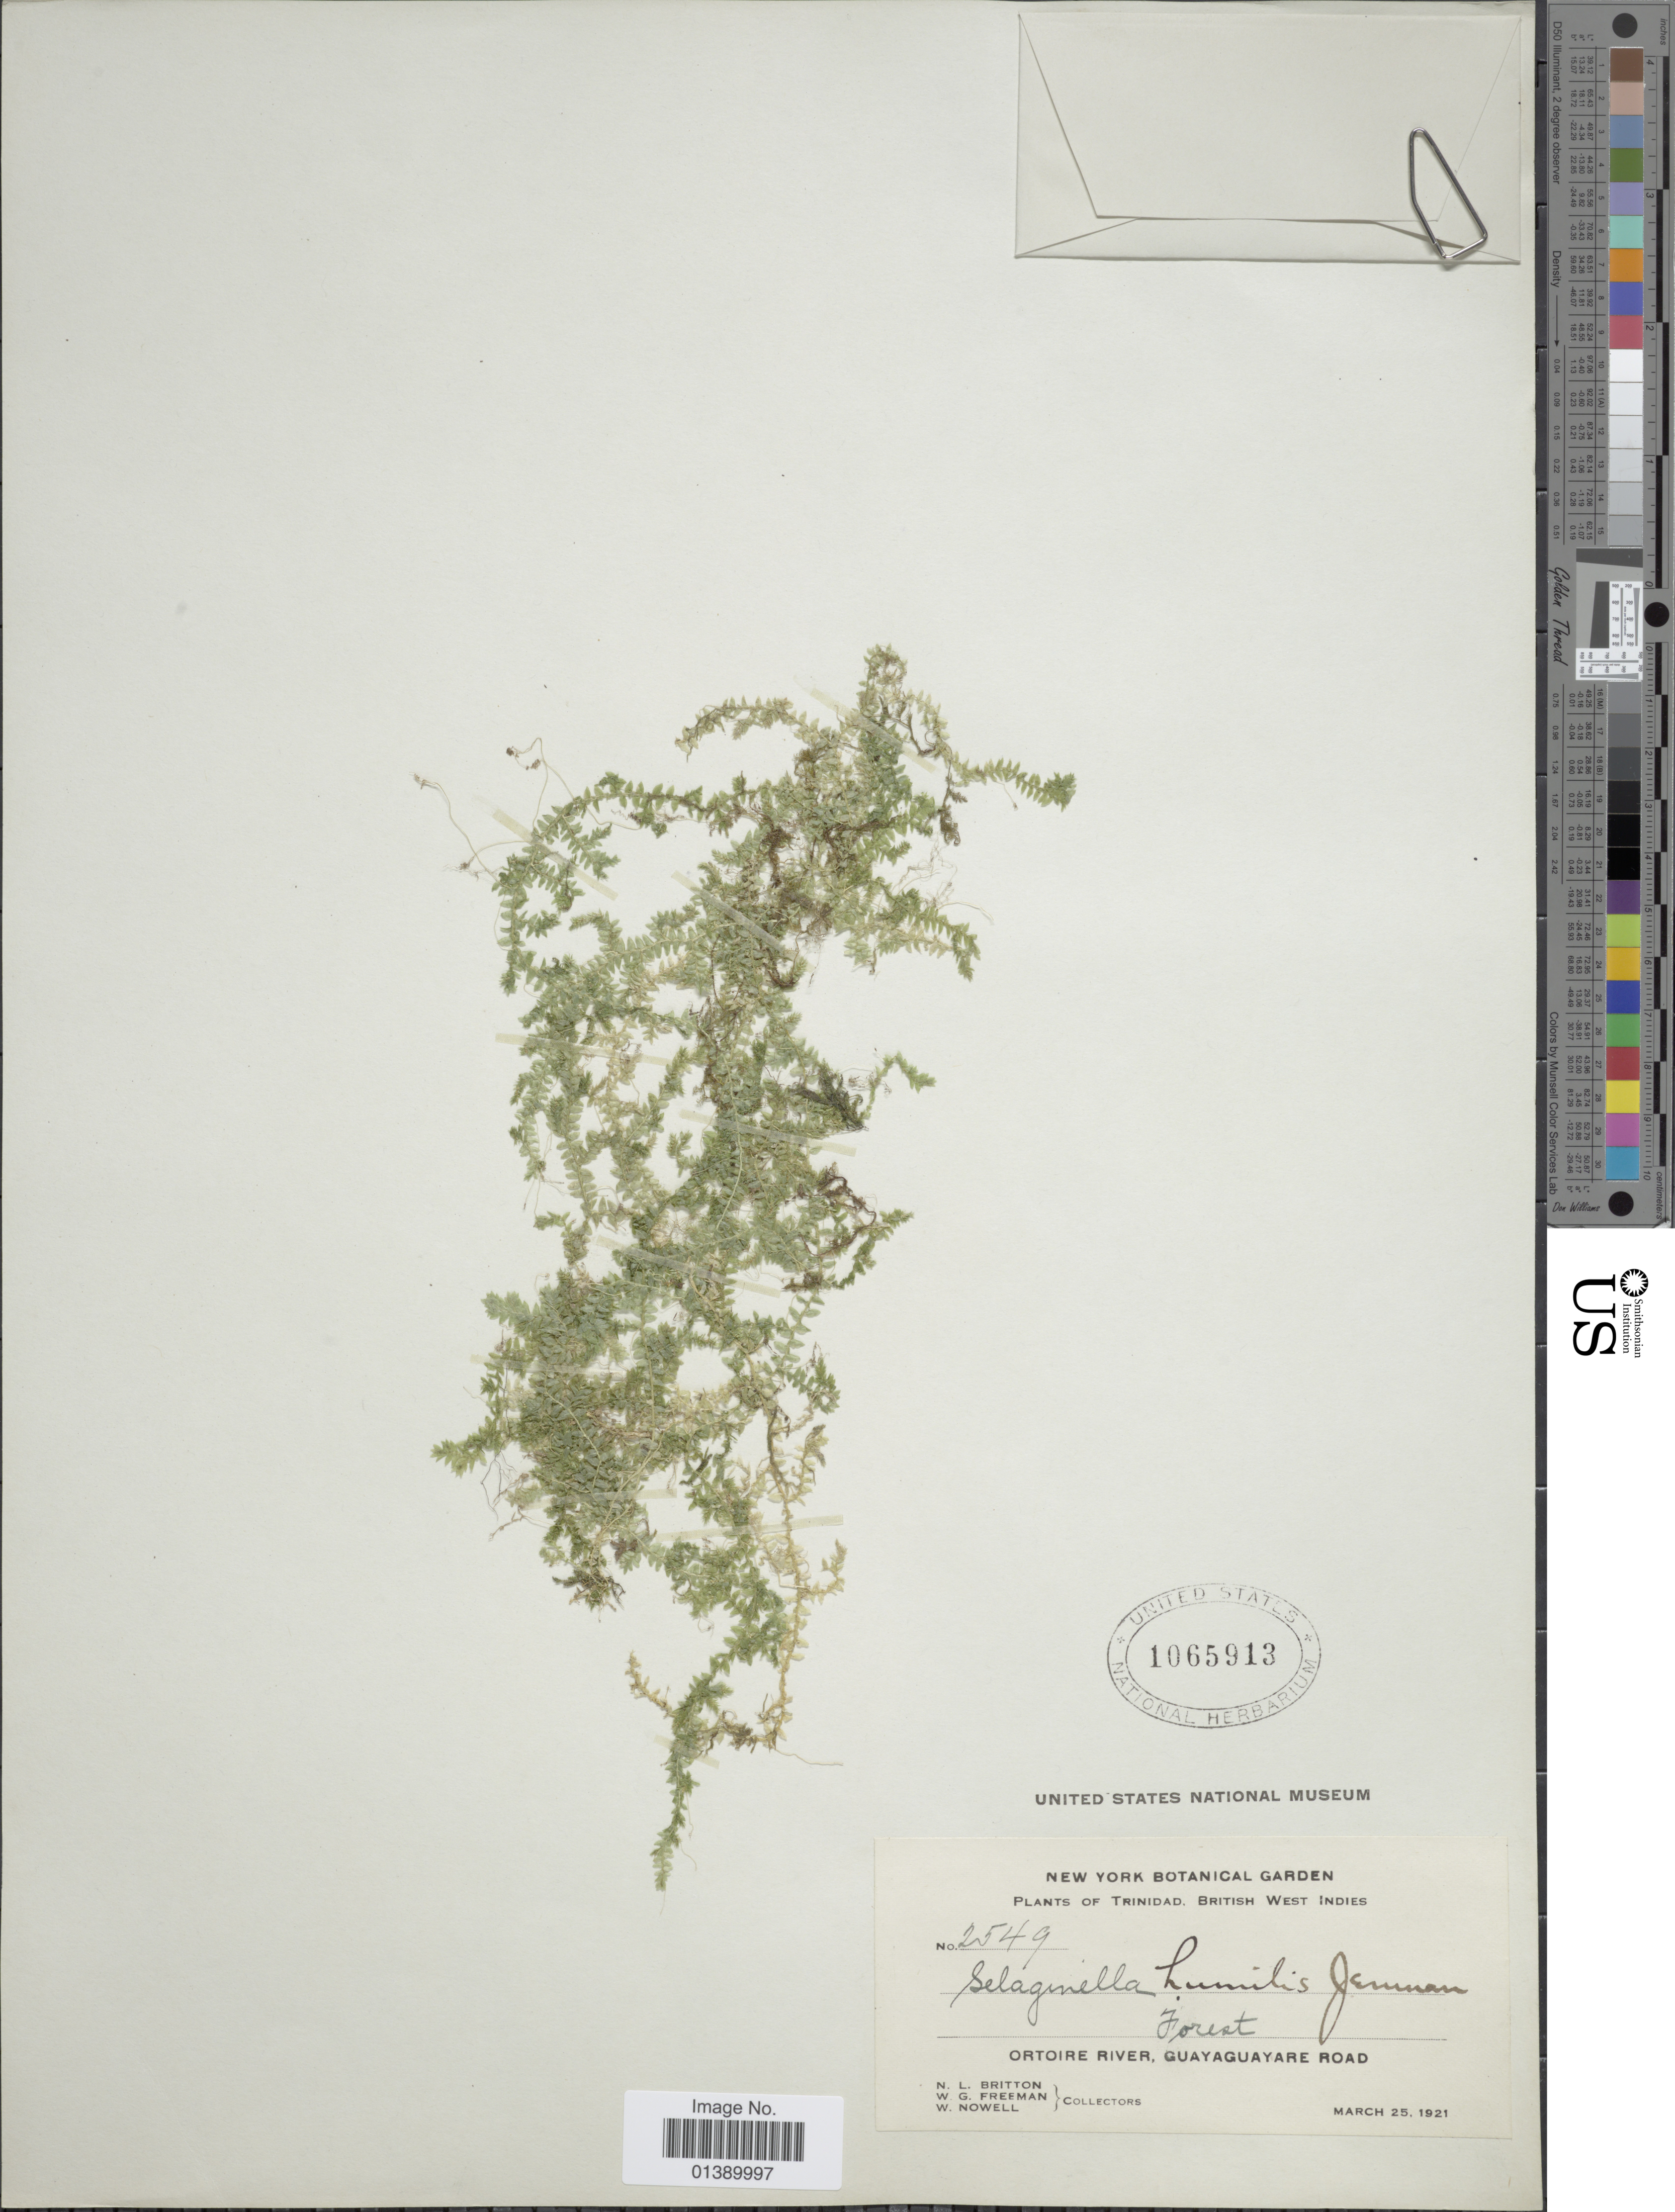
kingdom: Plantae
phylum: Tracheophyta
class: Lycopodiopsida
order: Selaginellales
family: Selaginellaceae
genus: Selaginella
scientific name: Selaginella trifurcata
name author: Baker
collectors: N. Britton, W. Freeman & W. Nowell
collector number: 2549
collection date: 1921-03-25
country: Trinidad and Tobago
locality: Trinidad, British West Indies, Ortoire River, Guayaguayare Road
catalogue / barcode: US 1065913